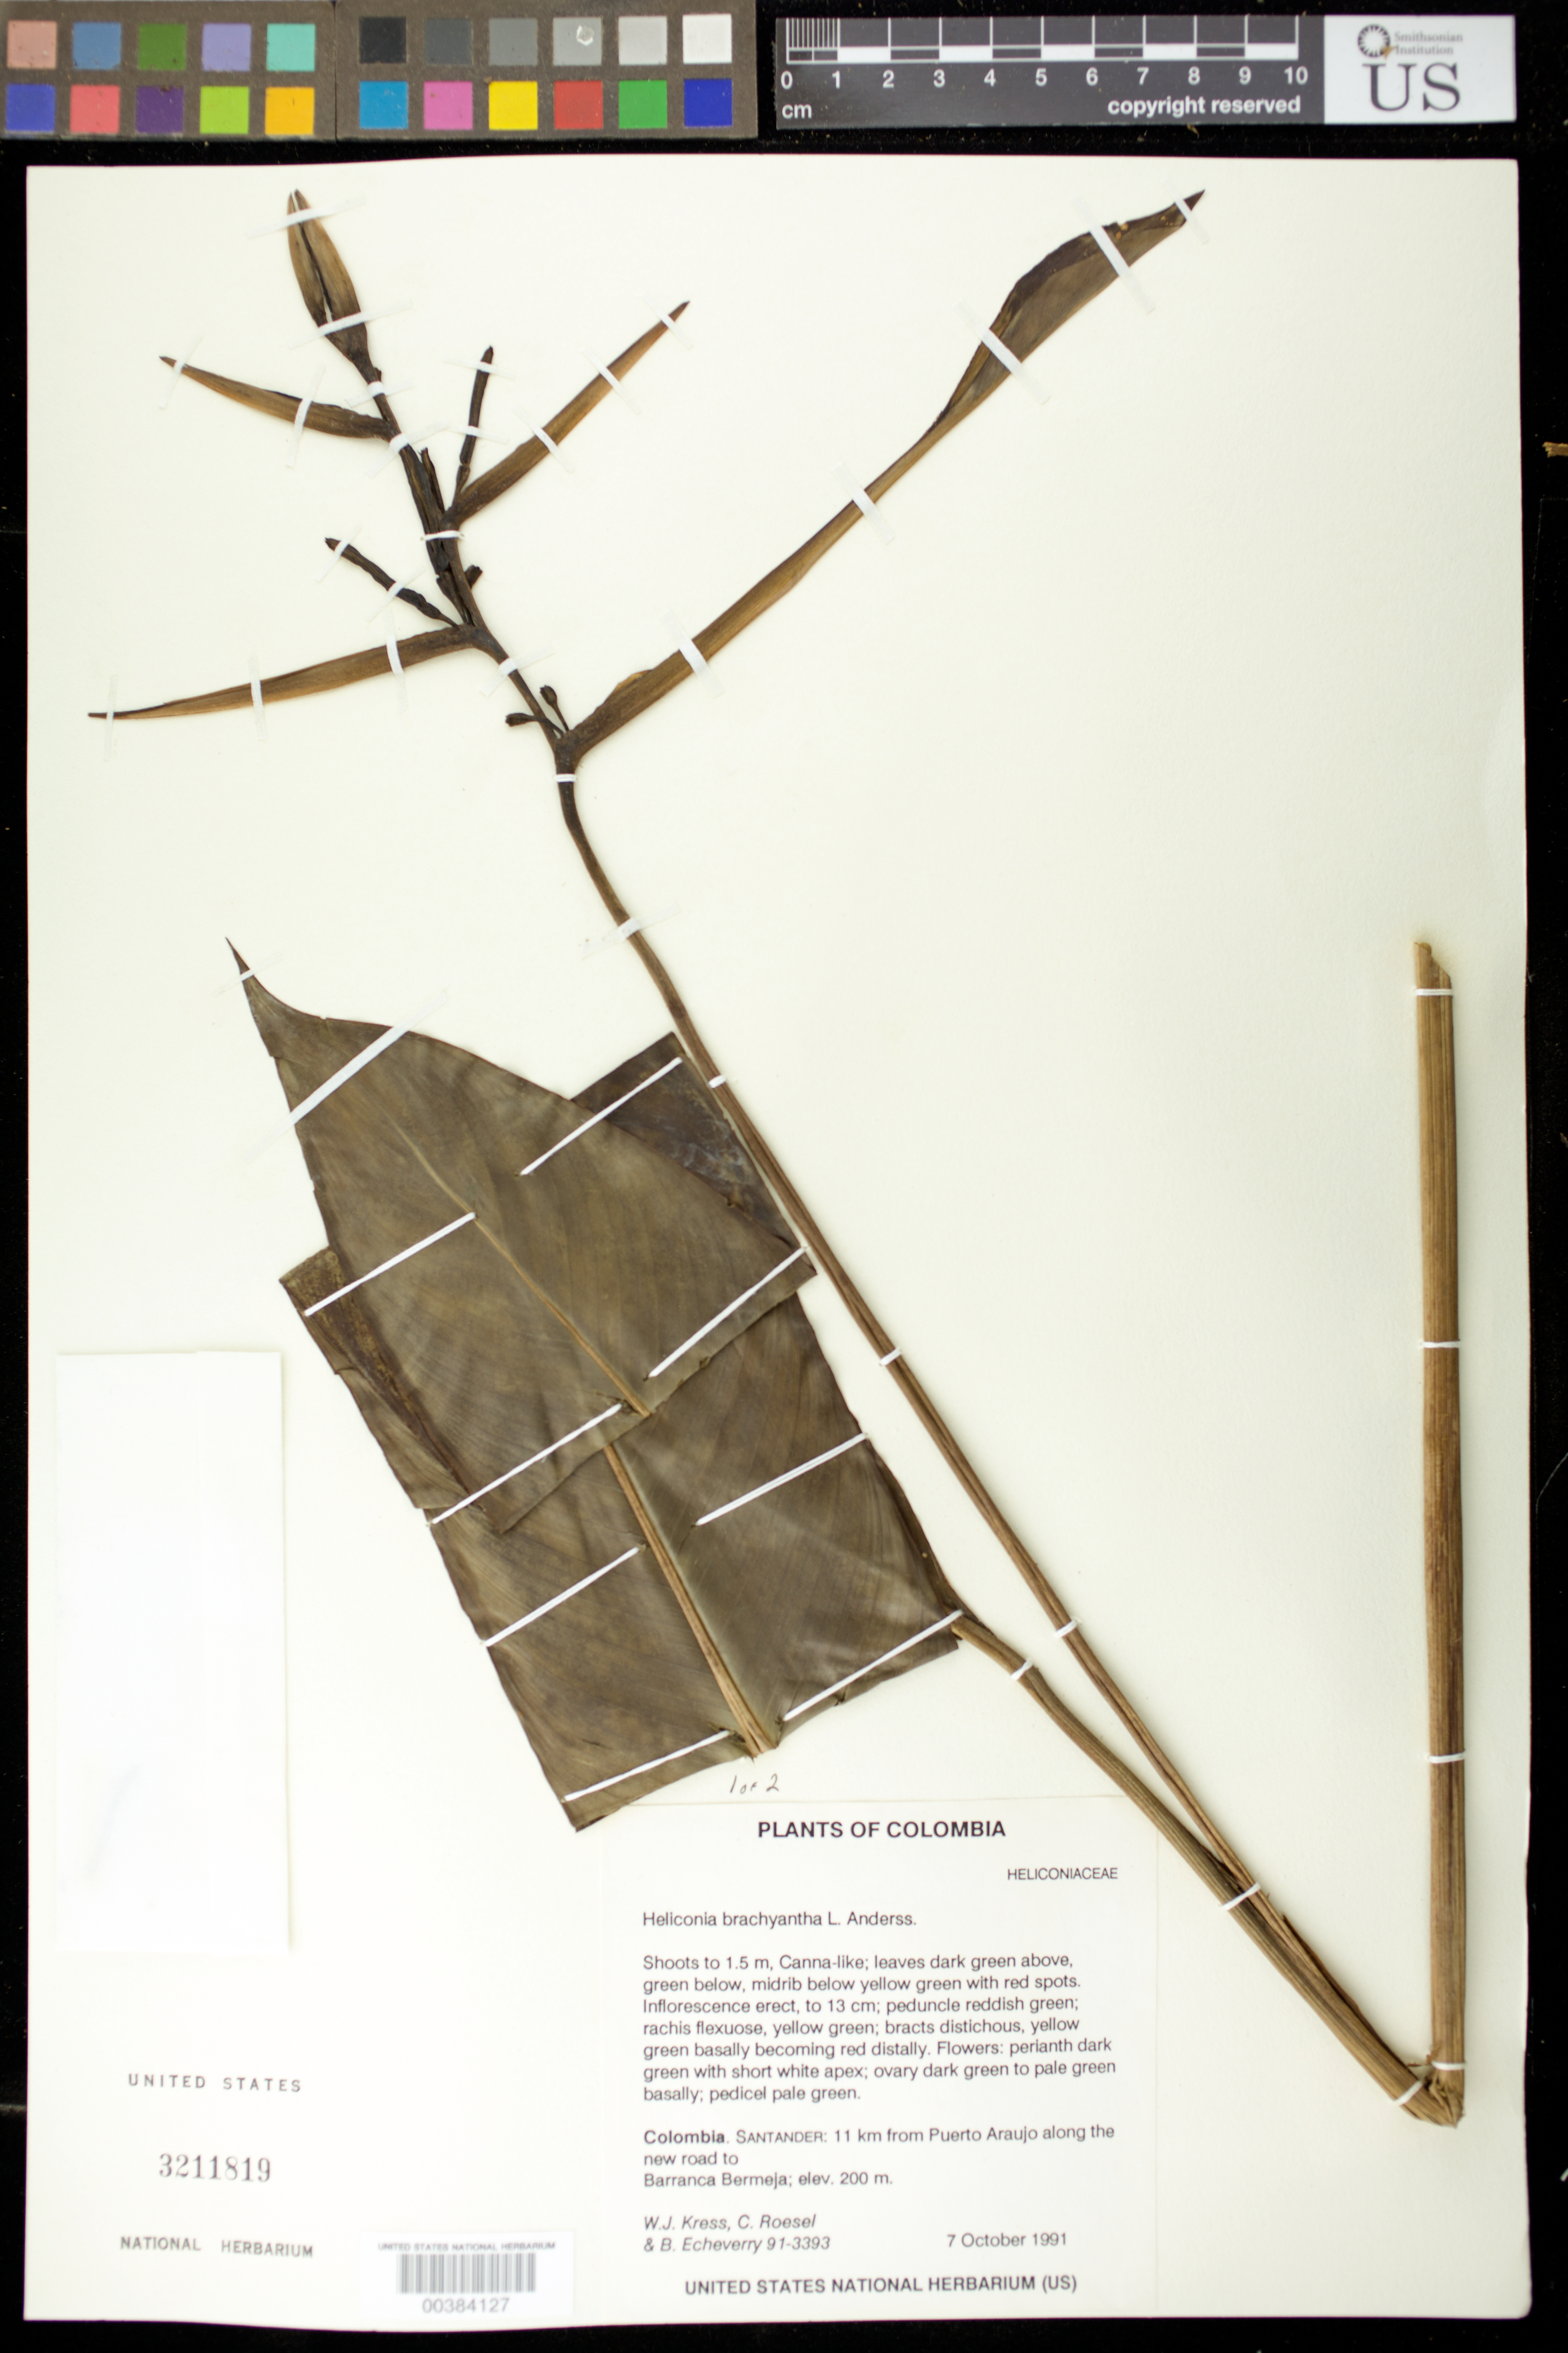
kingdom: Plantae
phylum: Tracheophyta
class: Liliopsida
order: Zingiberales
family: Heliconiaceae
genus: Heliconia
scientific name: Heliconia brachyantha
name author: L. Andersson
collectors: W. J. Kress, C. S. Roesel & B. Echeverry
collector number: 91-3393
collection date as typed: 07 Oct 1991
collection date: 1991-10-07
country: Colombia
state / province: Santander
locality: Between Puerto Araujo and Barrancabermeja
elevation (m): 200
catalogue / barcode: US 3211819